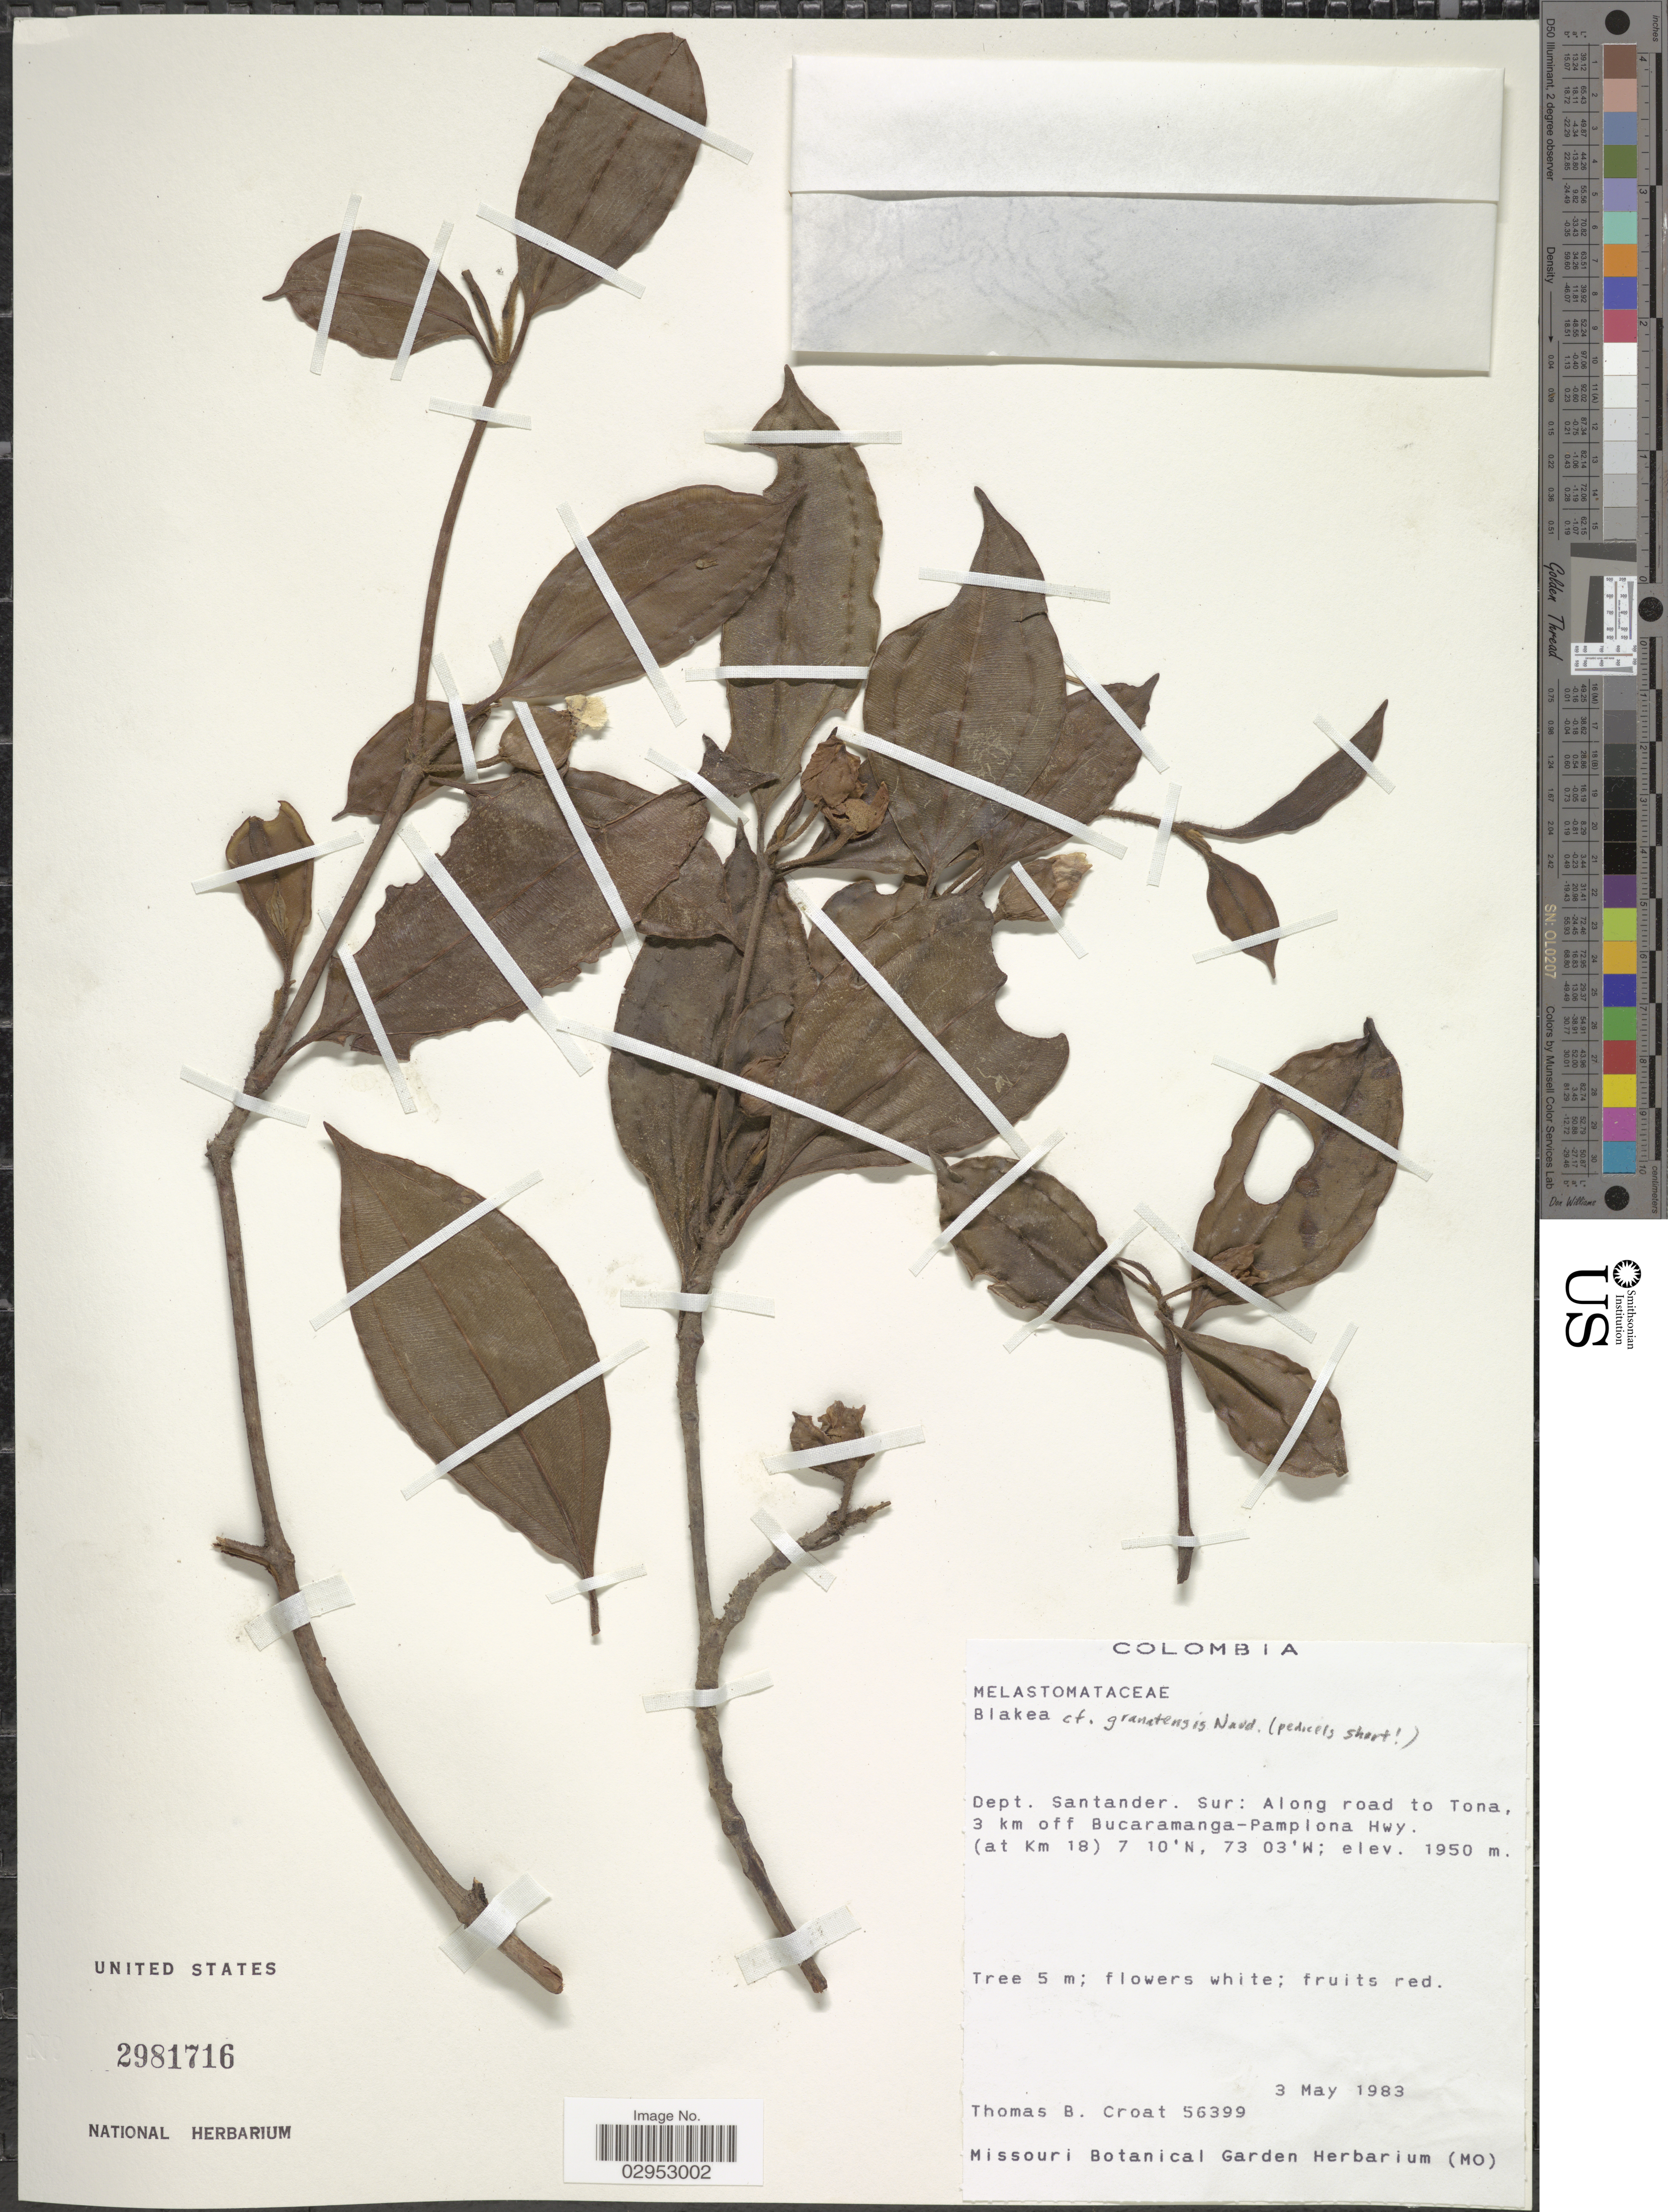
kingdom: Plantae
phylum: Tracheophyta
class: Magnoliopsida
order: Myrtales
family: Melastomataceae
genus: Blakea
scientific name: Blakea granatensis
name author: Naudin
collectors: T. B. Croat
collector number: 56399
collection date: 1983-05-03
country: Colombia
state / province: Santander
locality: Dept. Santander. Sur: Along road to Tona, 3 km off Bucaramanga-Pamplona Hwy. (at Km 18).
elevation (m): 1950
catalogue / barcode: US 2981716